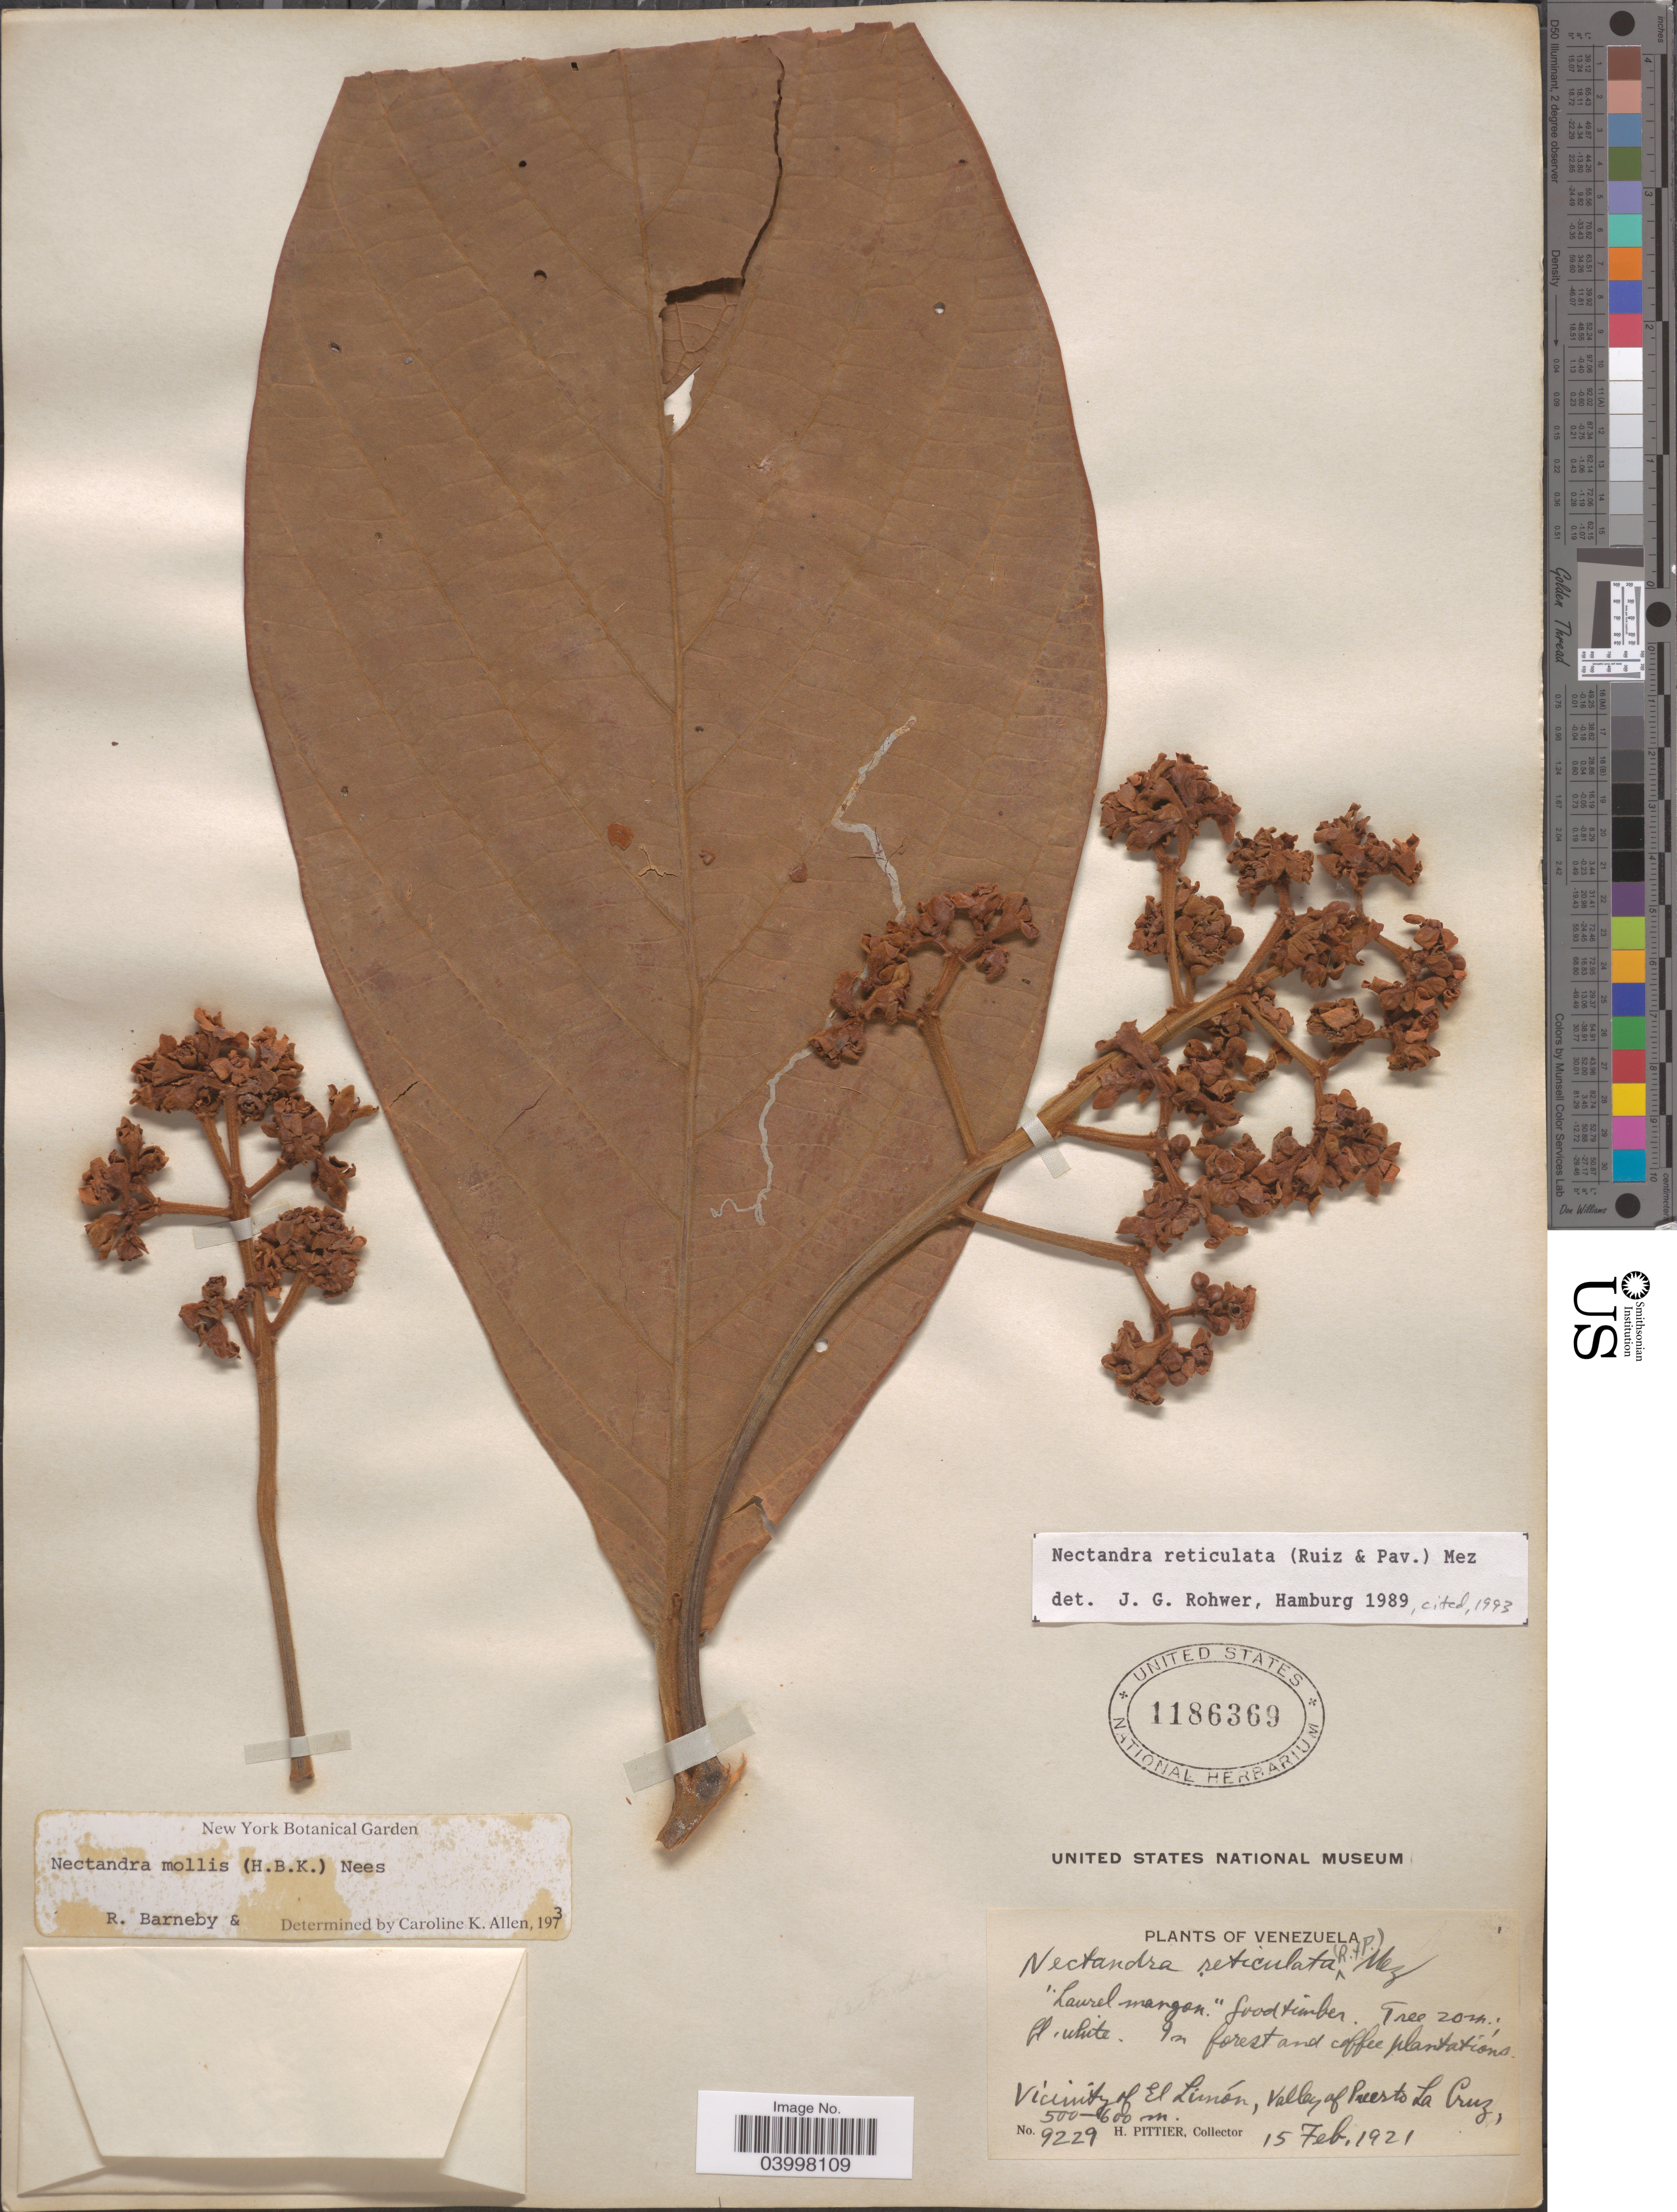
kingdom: Plantae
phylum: Tracheophyta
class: Magnoliopsida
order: Laurales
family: Lauraceae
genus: Nectandra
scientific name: Nectandra reticulata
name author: (Ruiz & Pav.) Mez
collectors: H. F. Pittier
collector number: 9229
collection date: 1921-02-15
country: Venezuela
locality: Vicinity of El Limón, Valley of Puerto La Cruz.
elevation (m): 500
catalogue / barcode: US 1186369